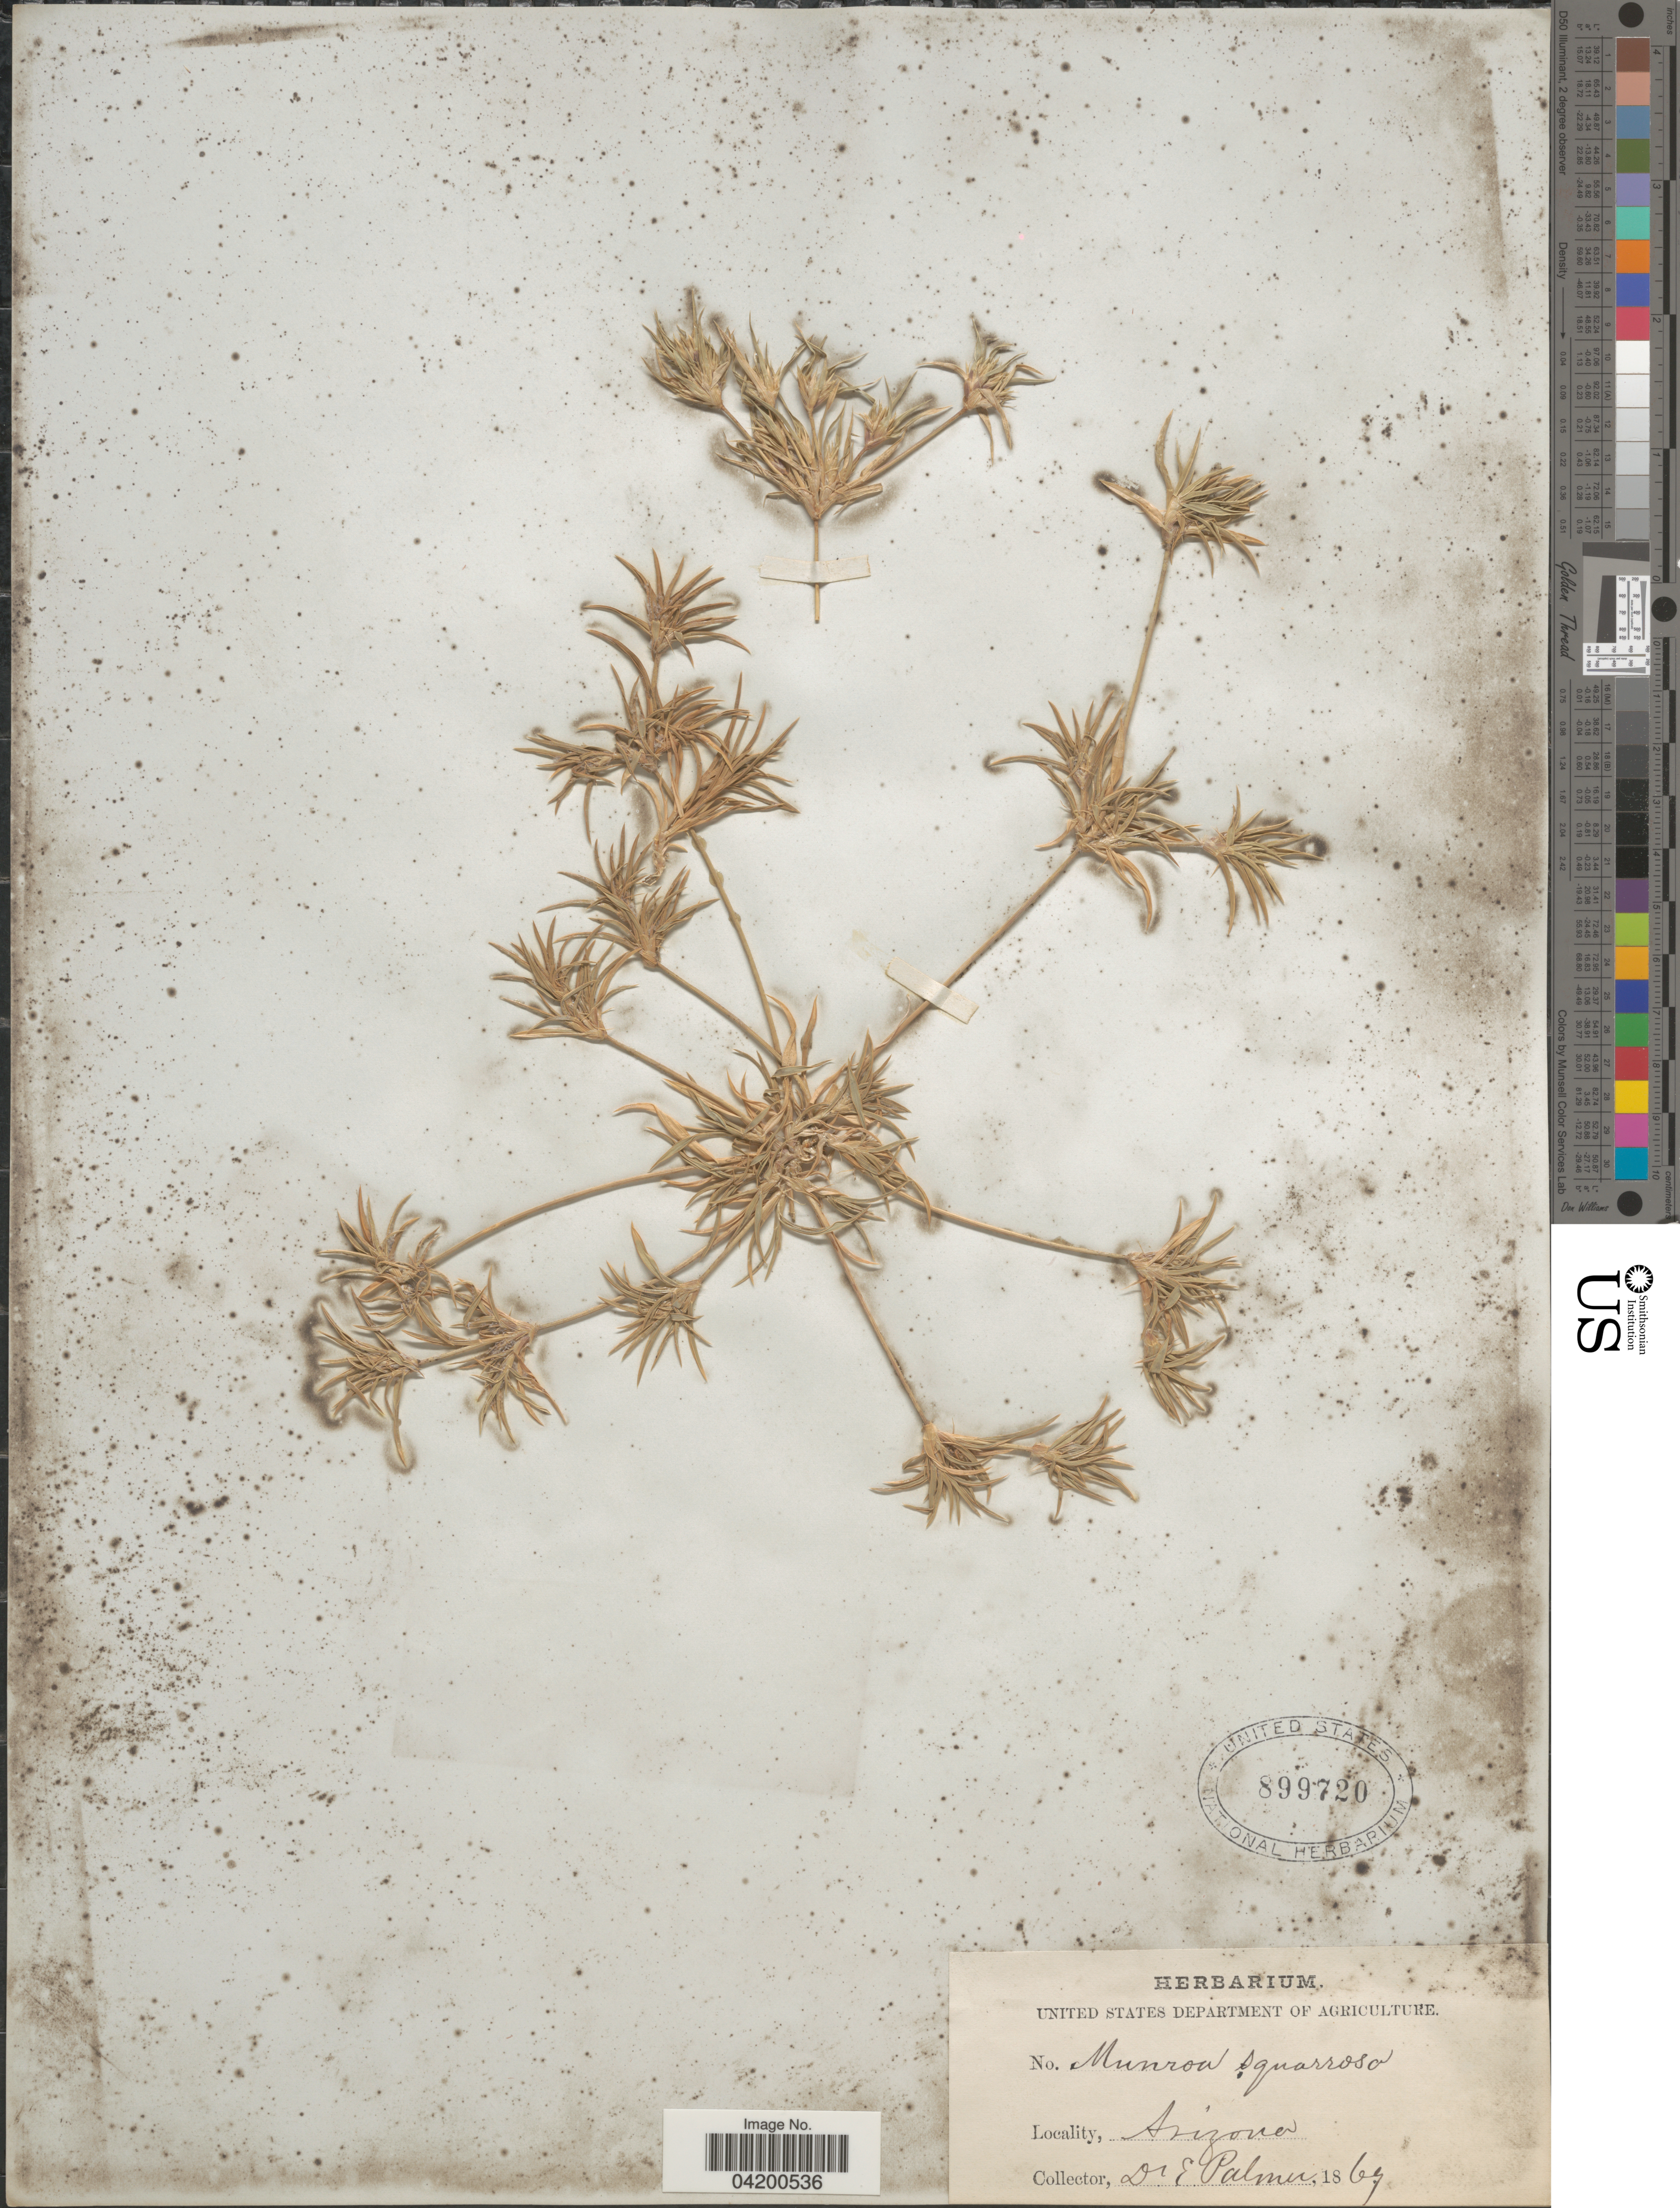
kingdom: Plantae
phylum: Tracheophyta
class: Liliopsida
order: Poales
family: Poaceae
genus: Munroa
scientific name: Munroa squarrosa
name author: (Nutt.) Torr.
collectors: E. Palmer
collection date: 1867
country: United States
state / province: Arizona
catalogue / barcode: US 899720